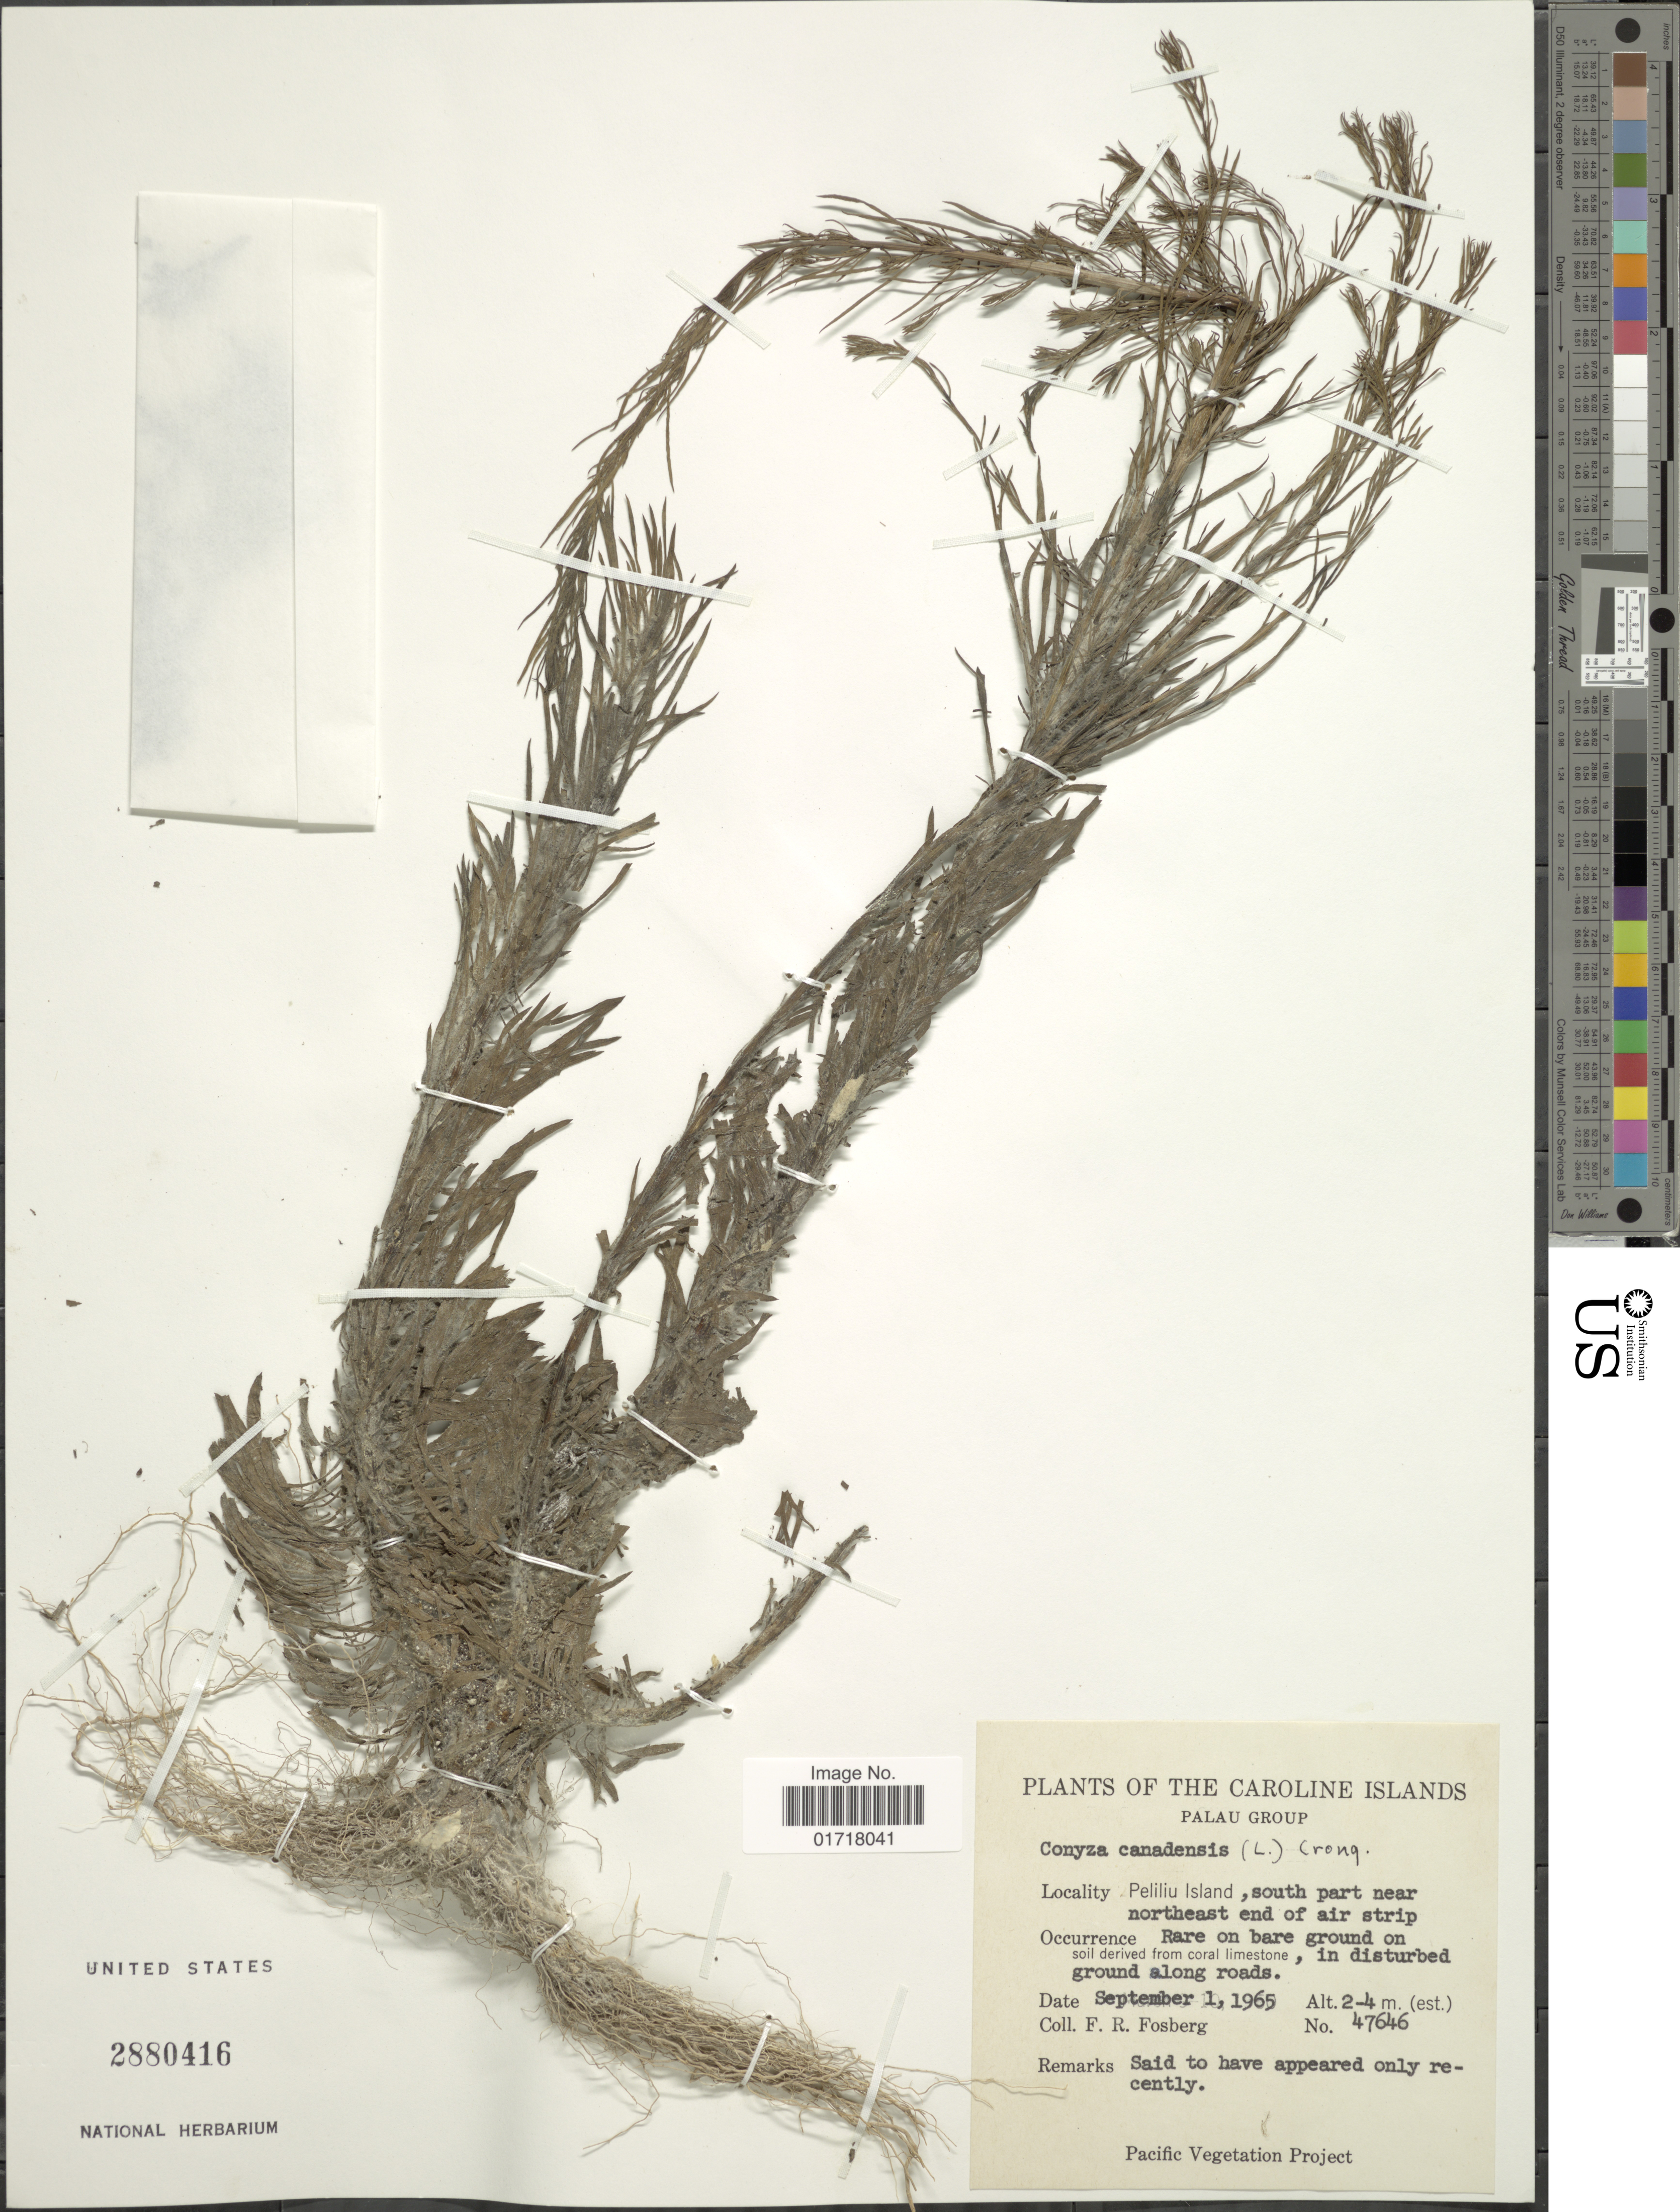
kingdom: Plantae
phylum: Tracheophyta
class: Magnoliopsida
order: Asterales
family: Asteraceae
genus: Erigeron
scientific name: Erigeron canadensis var. pusillus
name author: (Nutt.) Bolvin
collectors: F. R. Fosberg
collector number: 47646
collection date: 1965-09-01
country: Palau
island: Beliliou [Peleliu]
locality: Palau Group, Peliliu Island, south part near Northeast end of air strip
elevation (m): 2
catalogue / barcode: US 2880416